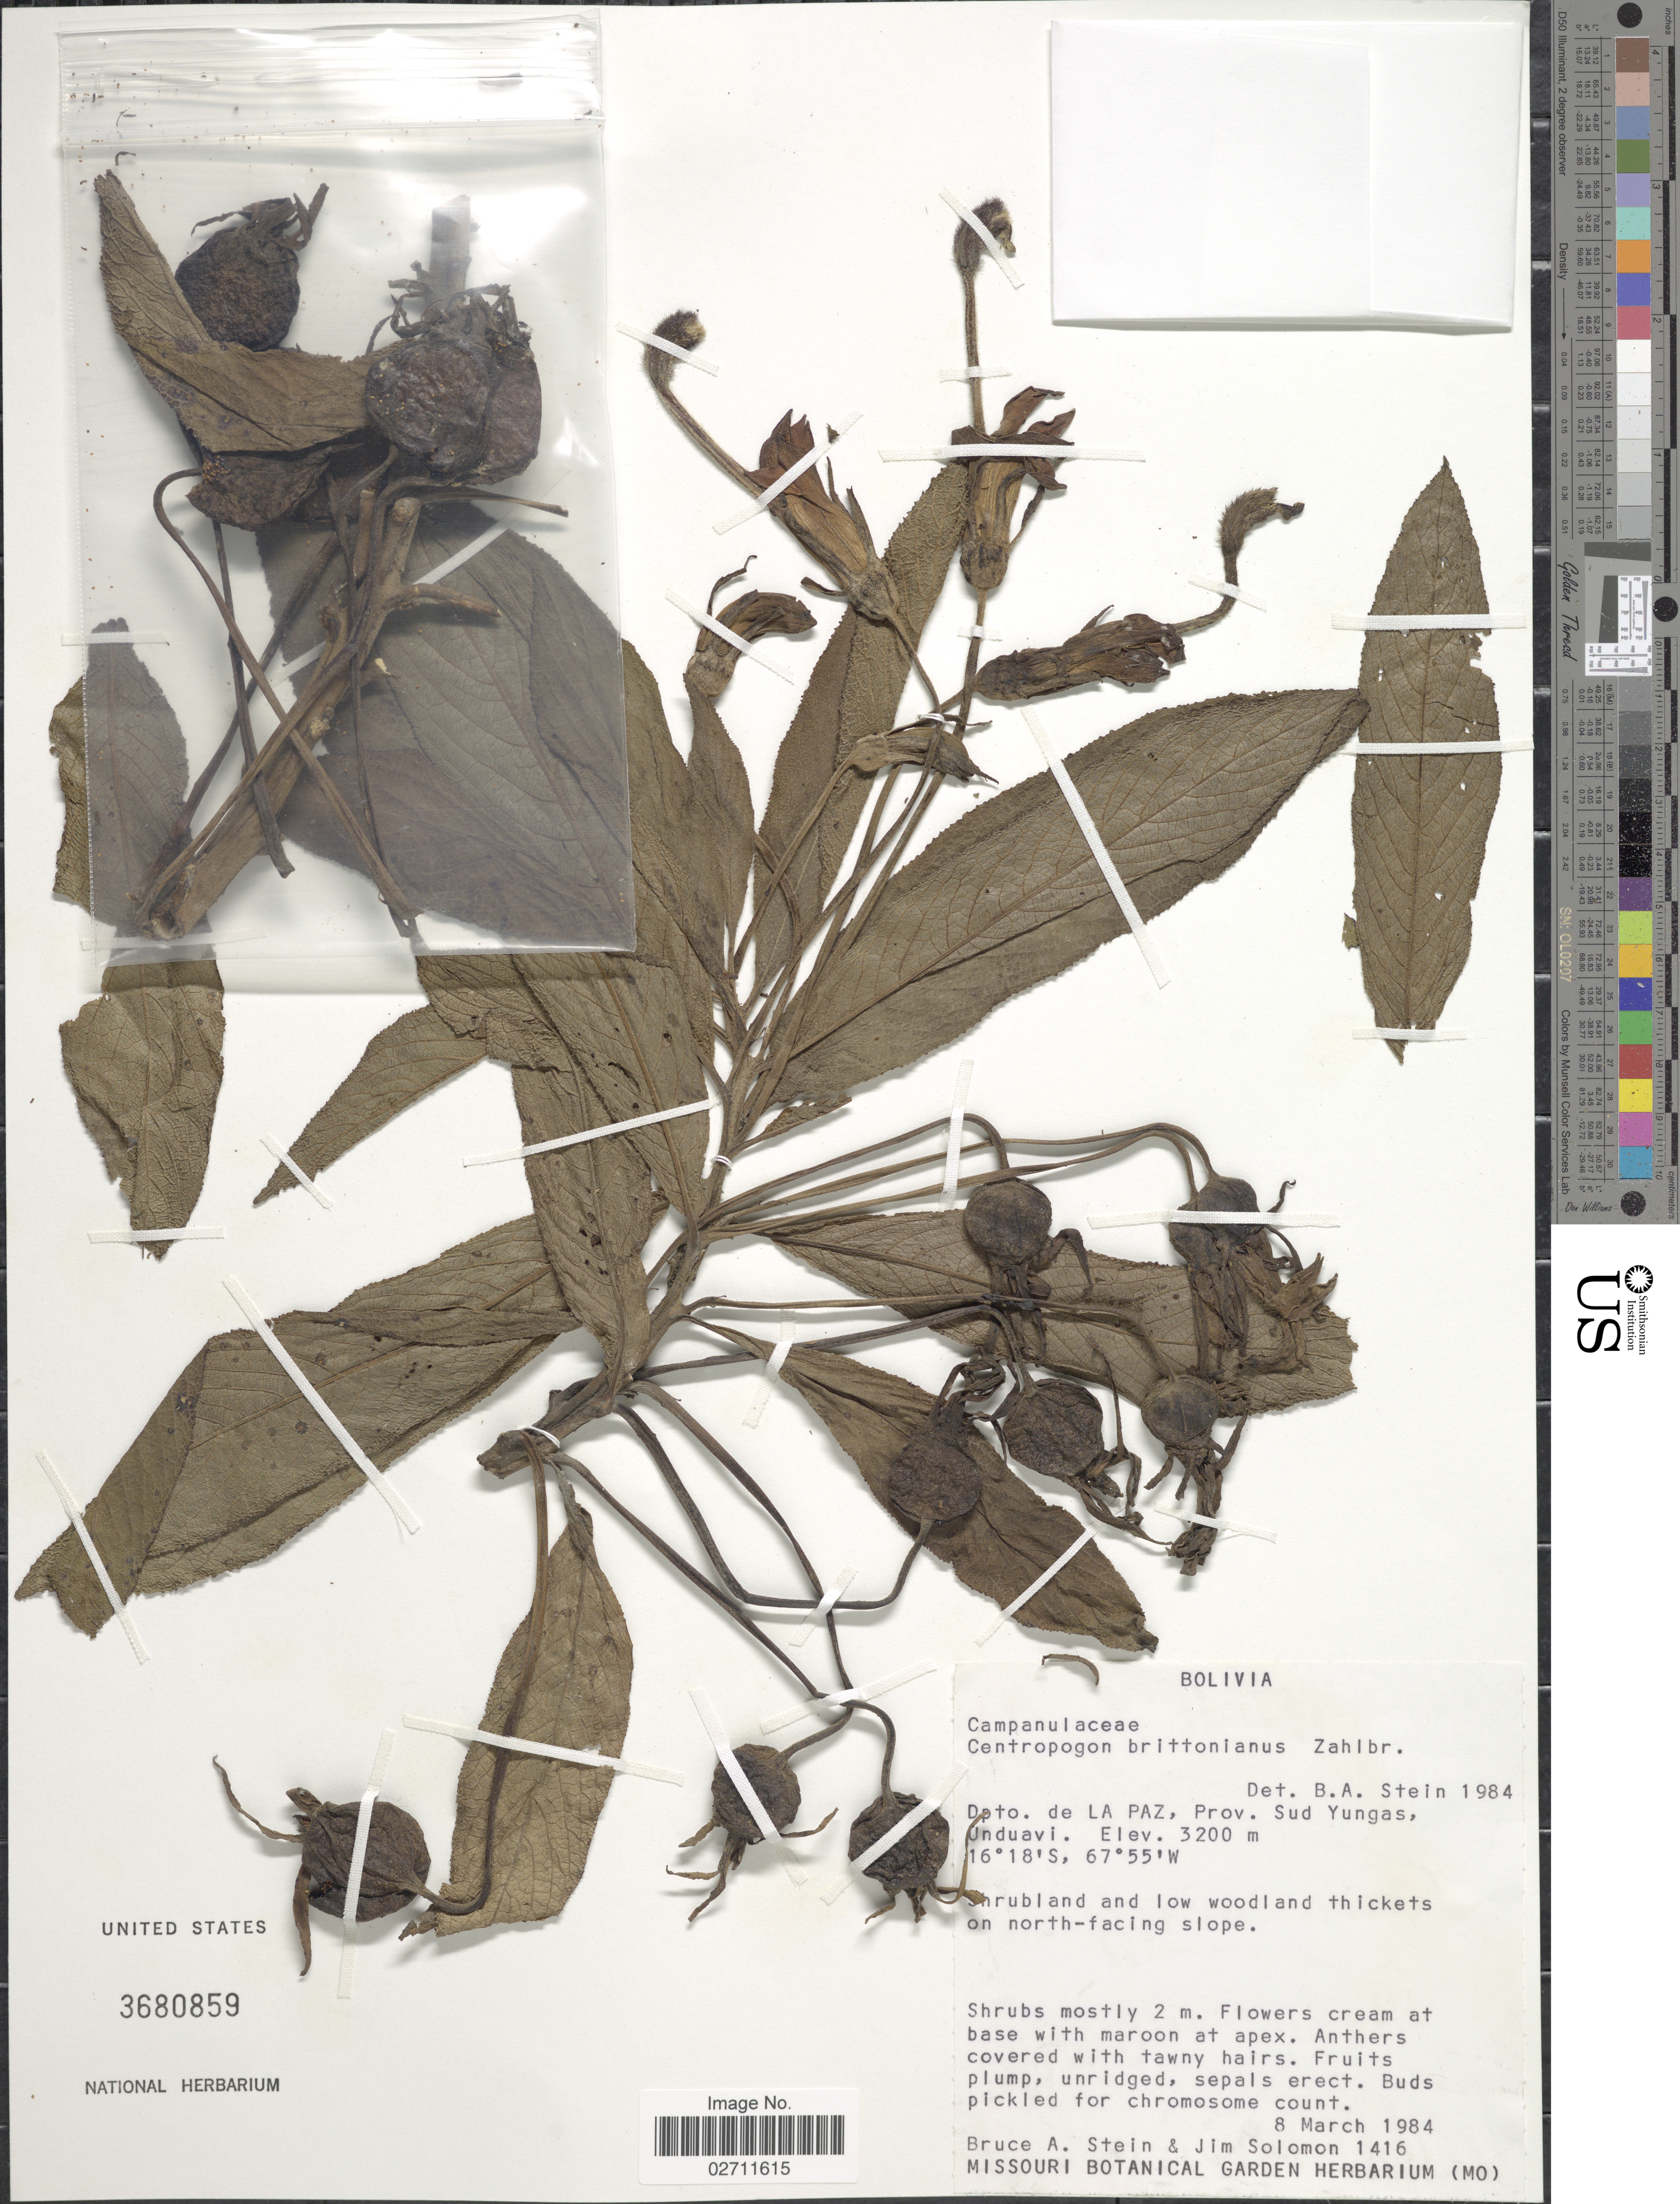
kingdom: Plantae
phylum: Tracheophyta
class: Magnoliopsida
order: Asterales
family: Campanulaceae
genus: Centropogon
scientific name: Centropogon brittonianus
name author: Zahlbr.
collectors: B. A. Stein & J. Solomon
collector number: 1416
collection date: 1984-03-08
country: Bolivia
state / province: La Paz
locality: Prov. Sud Yungas, Unduavi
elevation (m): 3200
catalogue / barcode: US 3680859